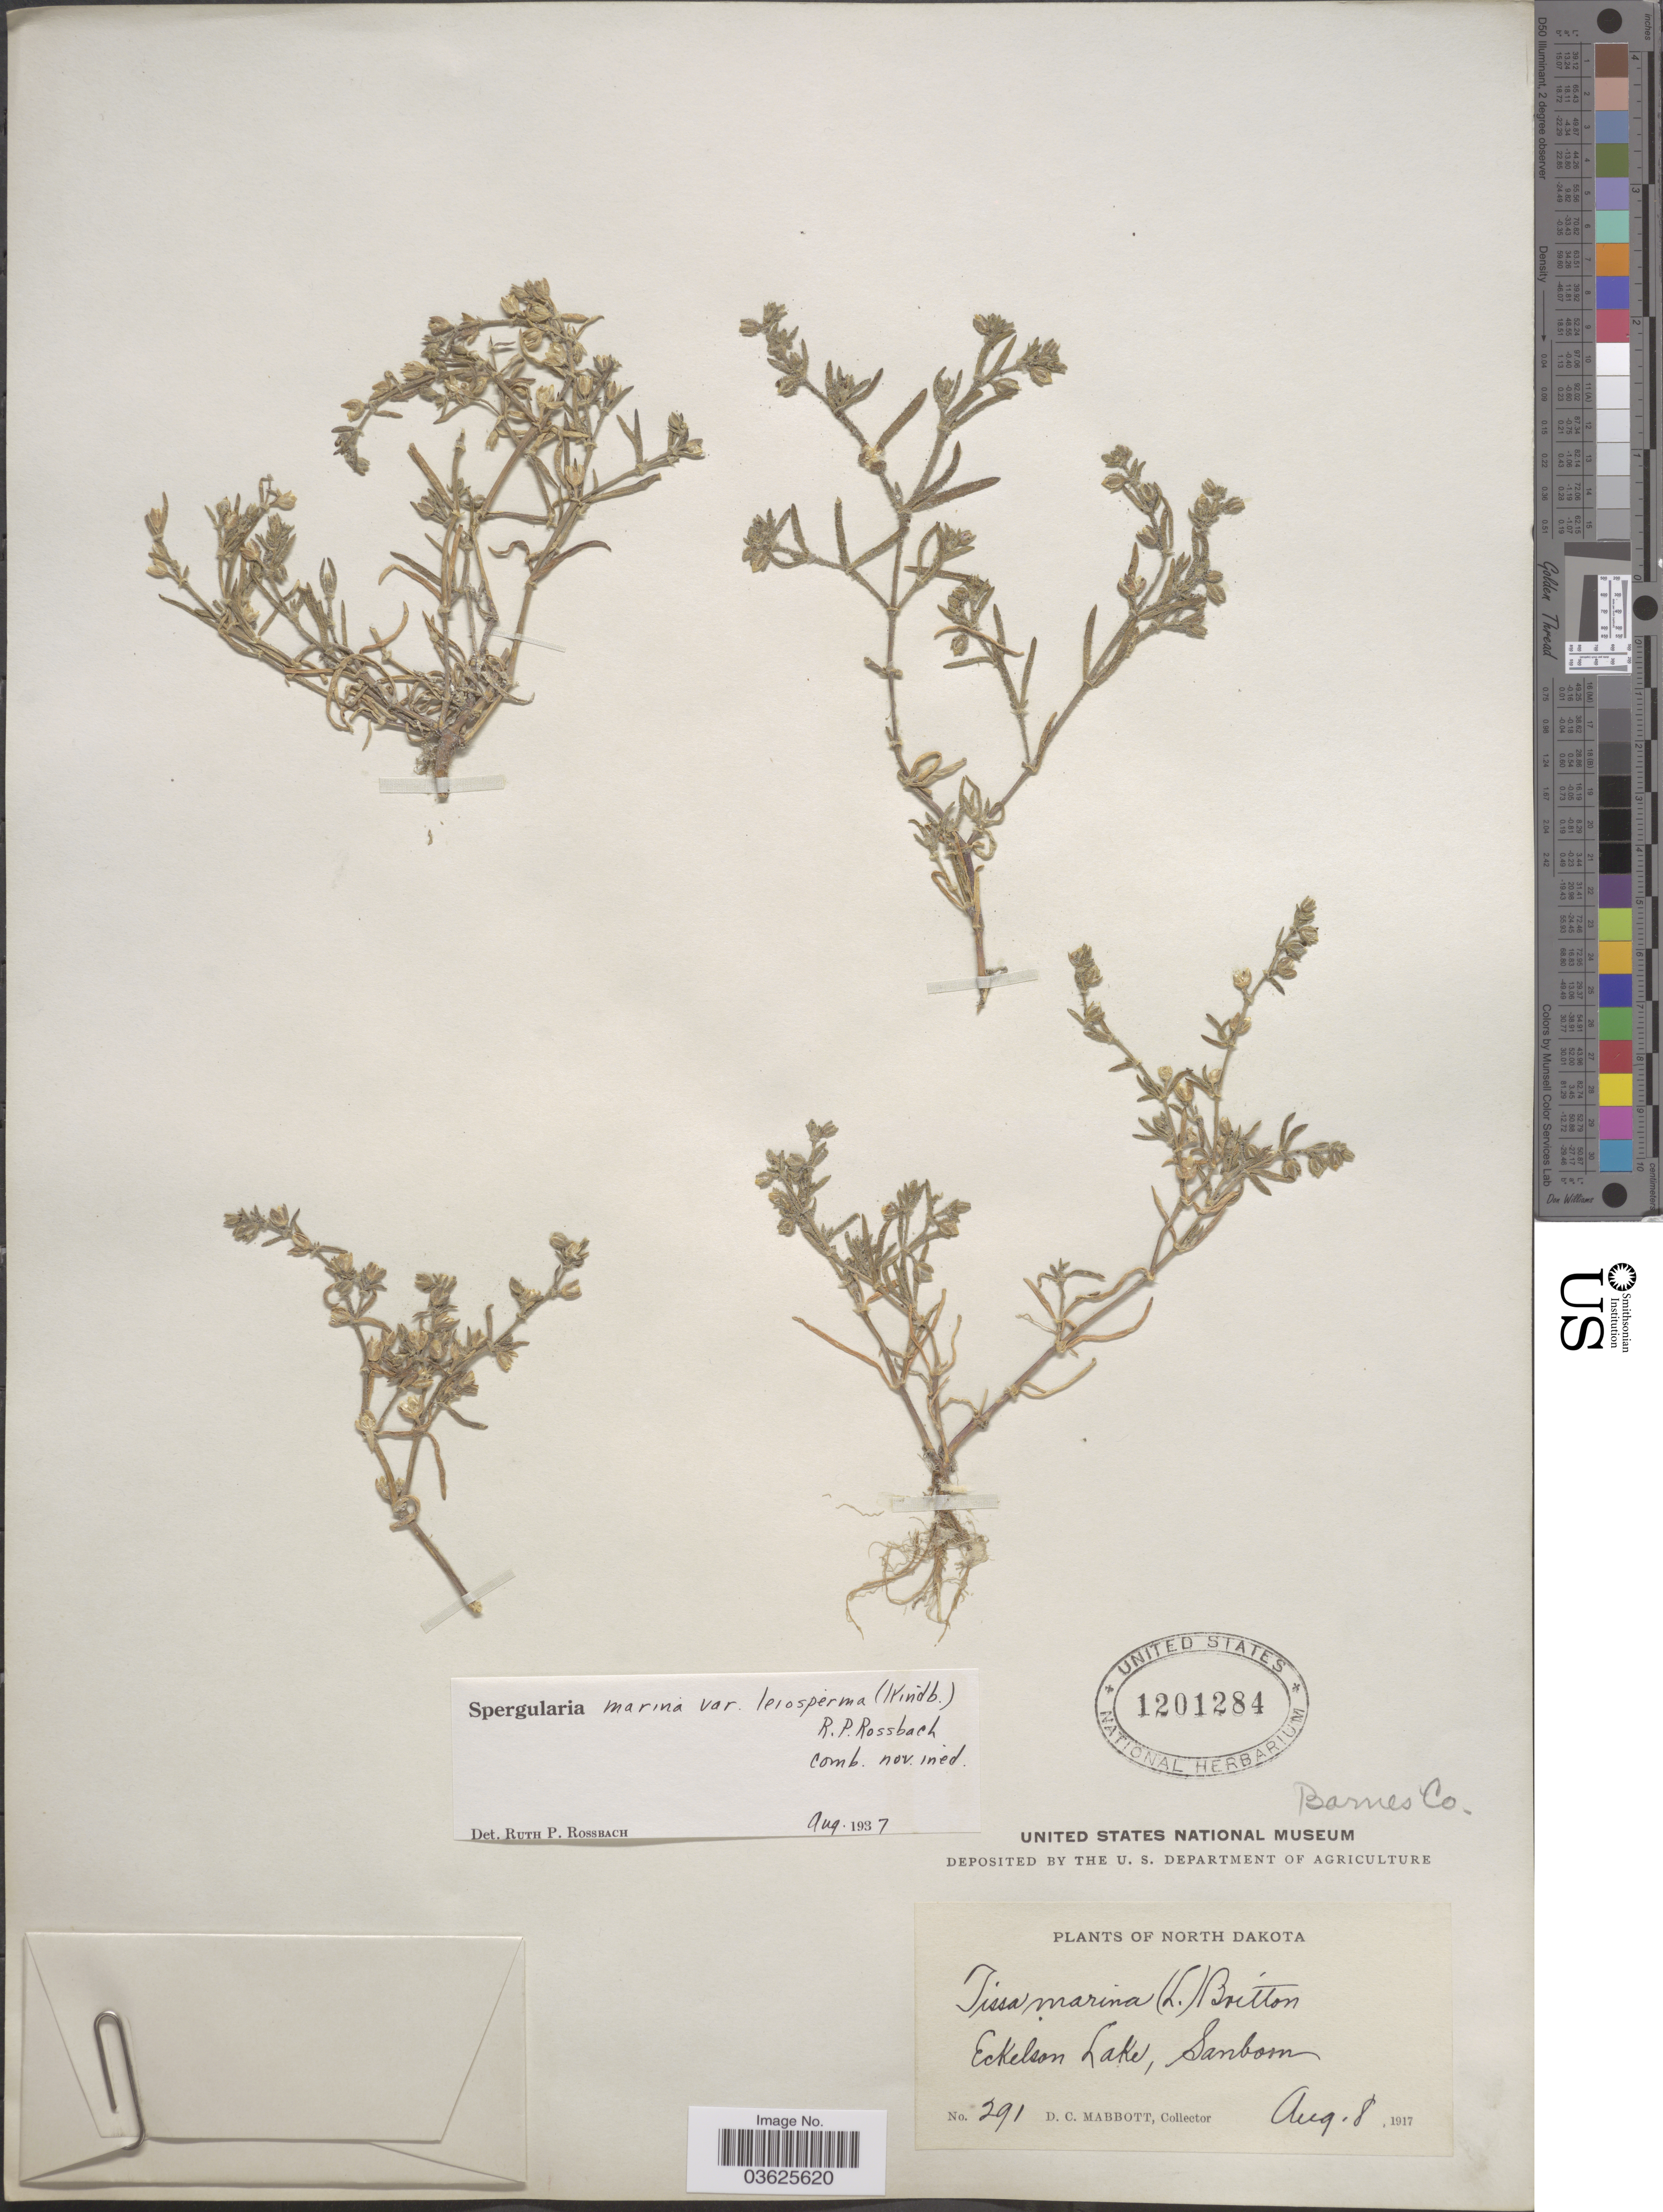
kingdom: Plantae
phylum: Tracheophyta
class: Magnoliopsida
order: Caryophyllales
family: Caryophyllaceae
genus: Spergularia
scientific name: Spergularia marina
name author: (L.) Griseb.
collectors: D. Mabbott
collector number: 291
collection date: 1917-08-08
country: United States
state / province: North Dakota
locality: Barnes Co. Eckelson Lake, Sanbom.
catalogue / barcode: US 1201284